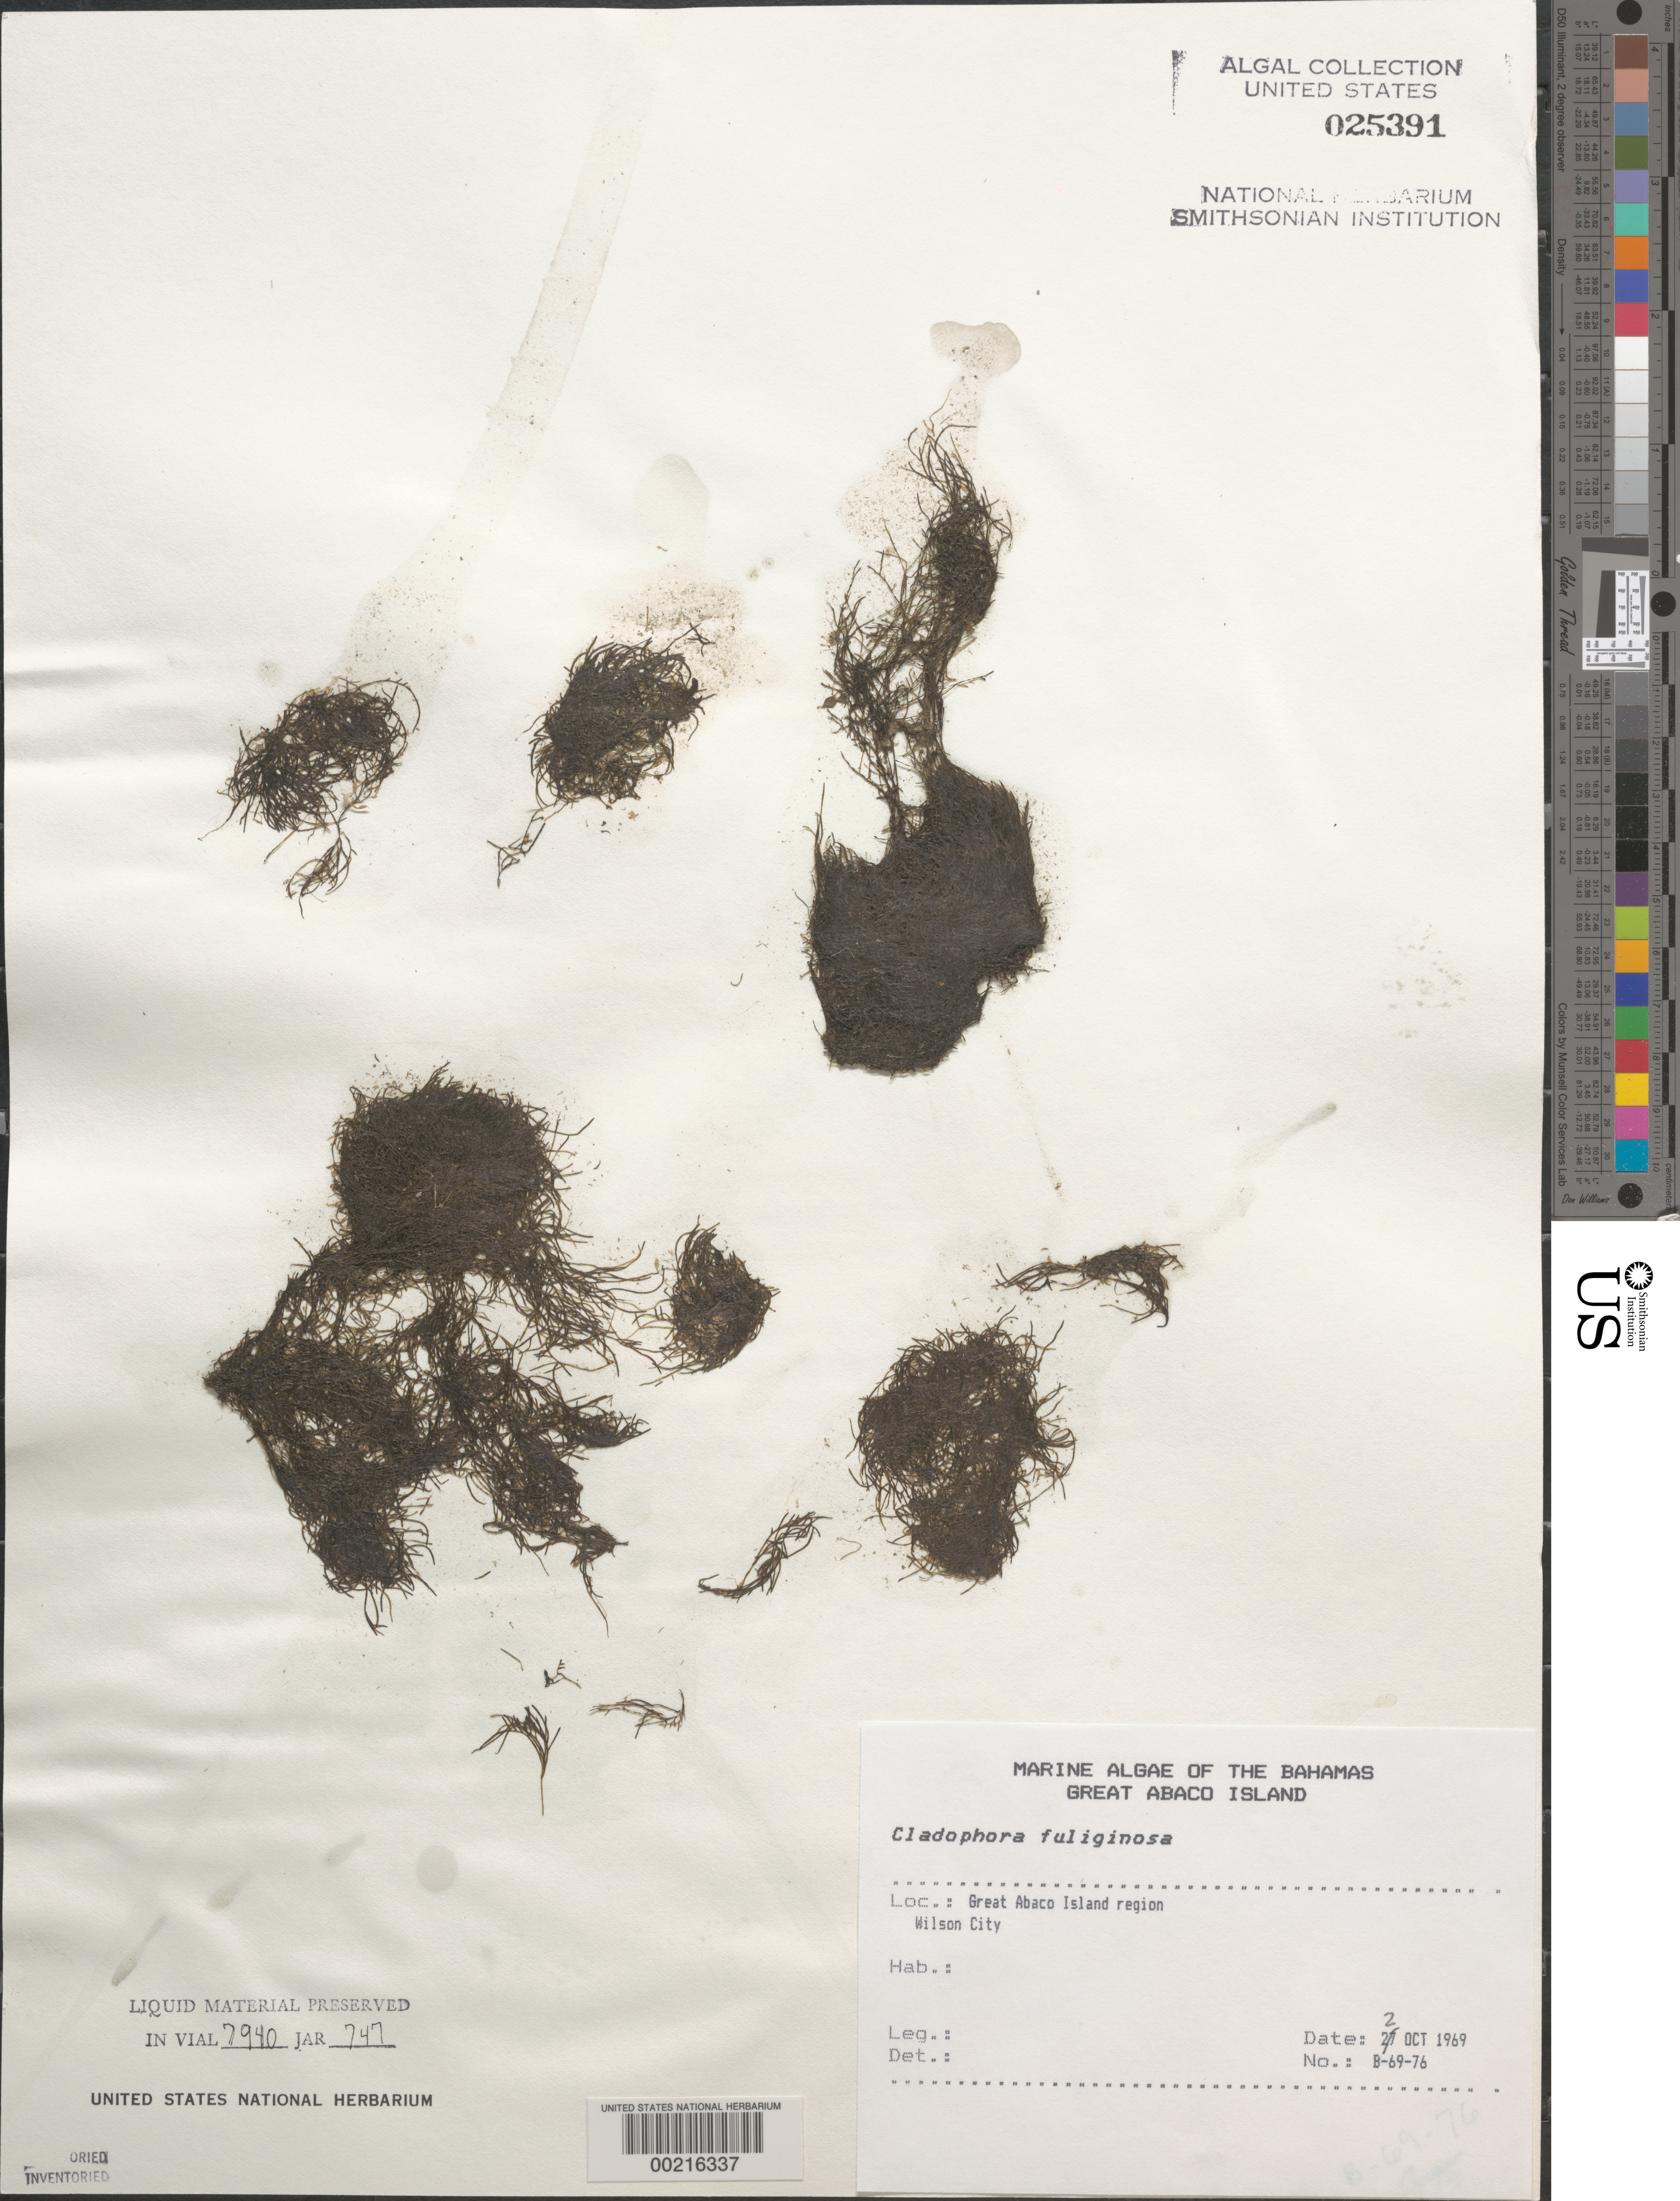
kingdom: Plantae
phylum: Chlorophyta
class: Ulvophyceae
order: Cladophorales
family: Cladophoraceae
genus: Cladophora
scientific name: Cladophora fuliginosa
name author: Kütz.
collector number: B-69-76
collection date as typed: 22 Oct 1969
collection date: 1969-10-22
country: Bahamas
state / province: Abaco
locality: Wilson city, great abaco island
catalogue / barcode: US 25391